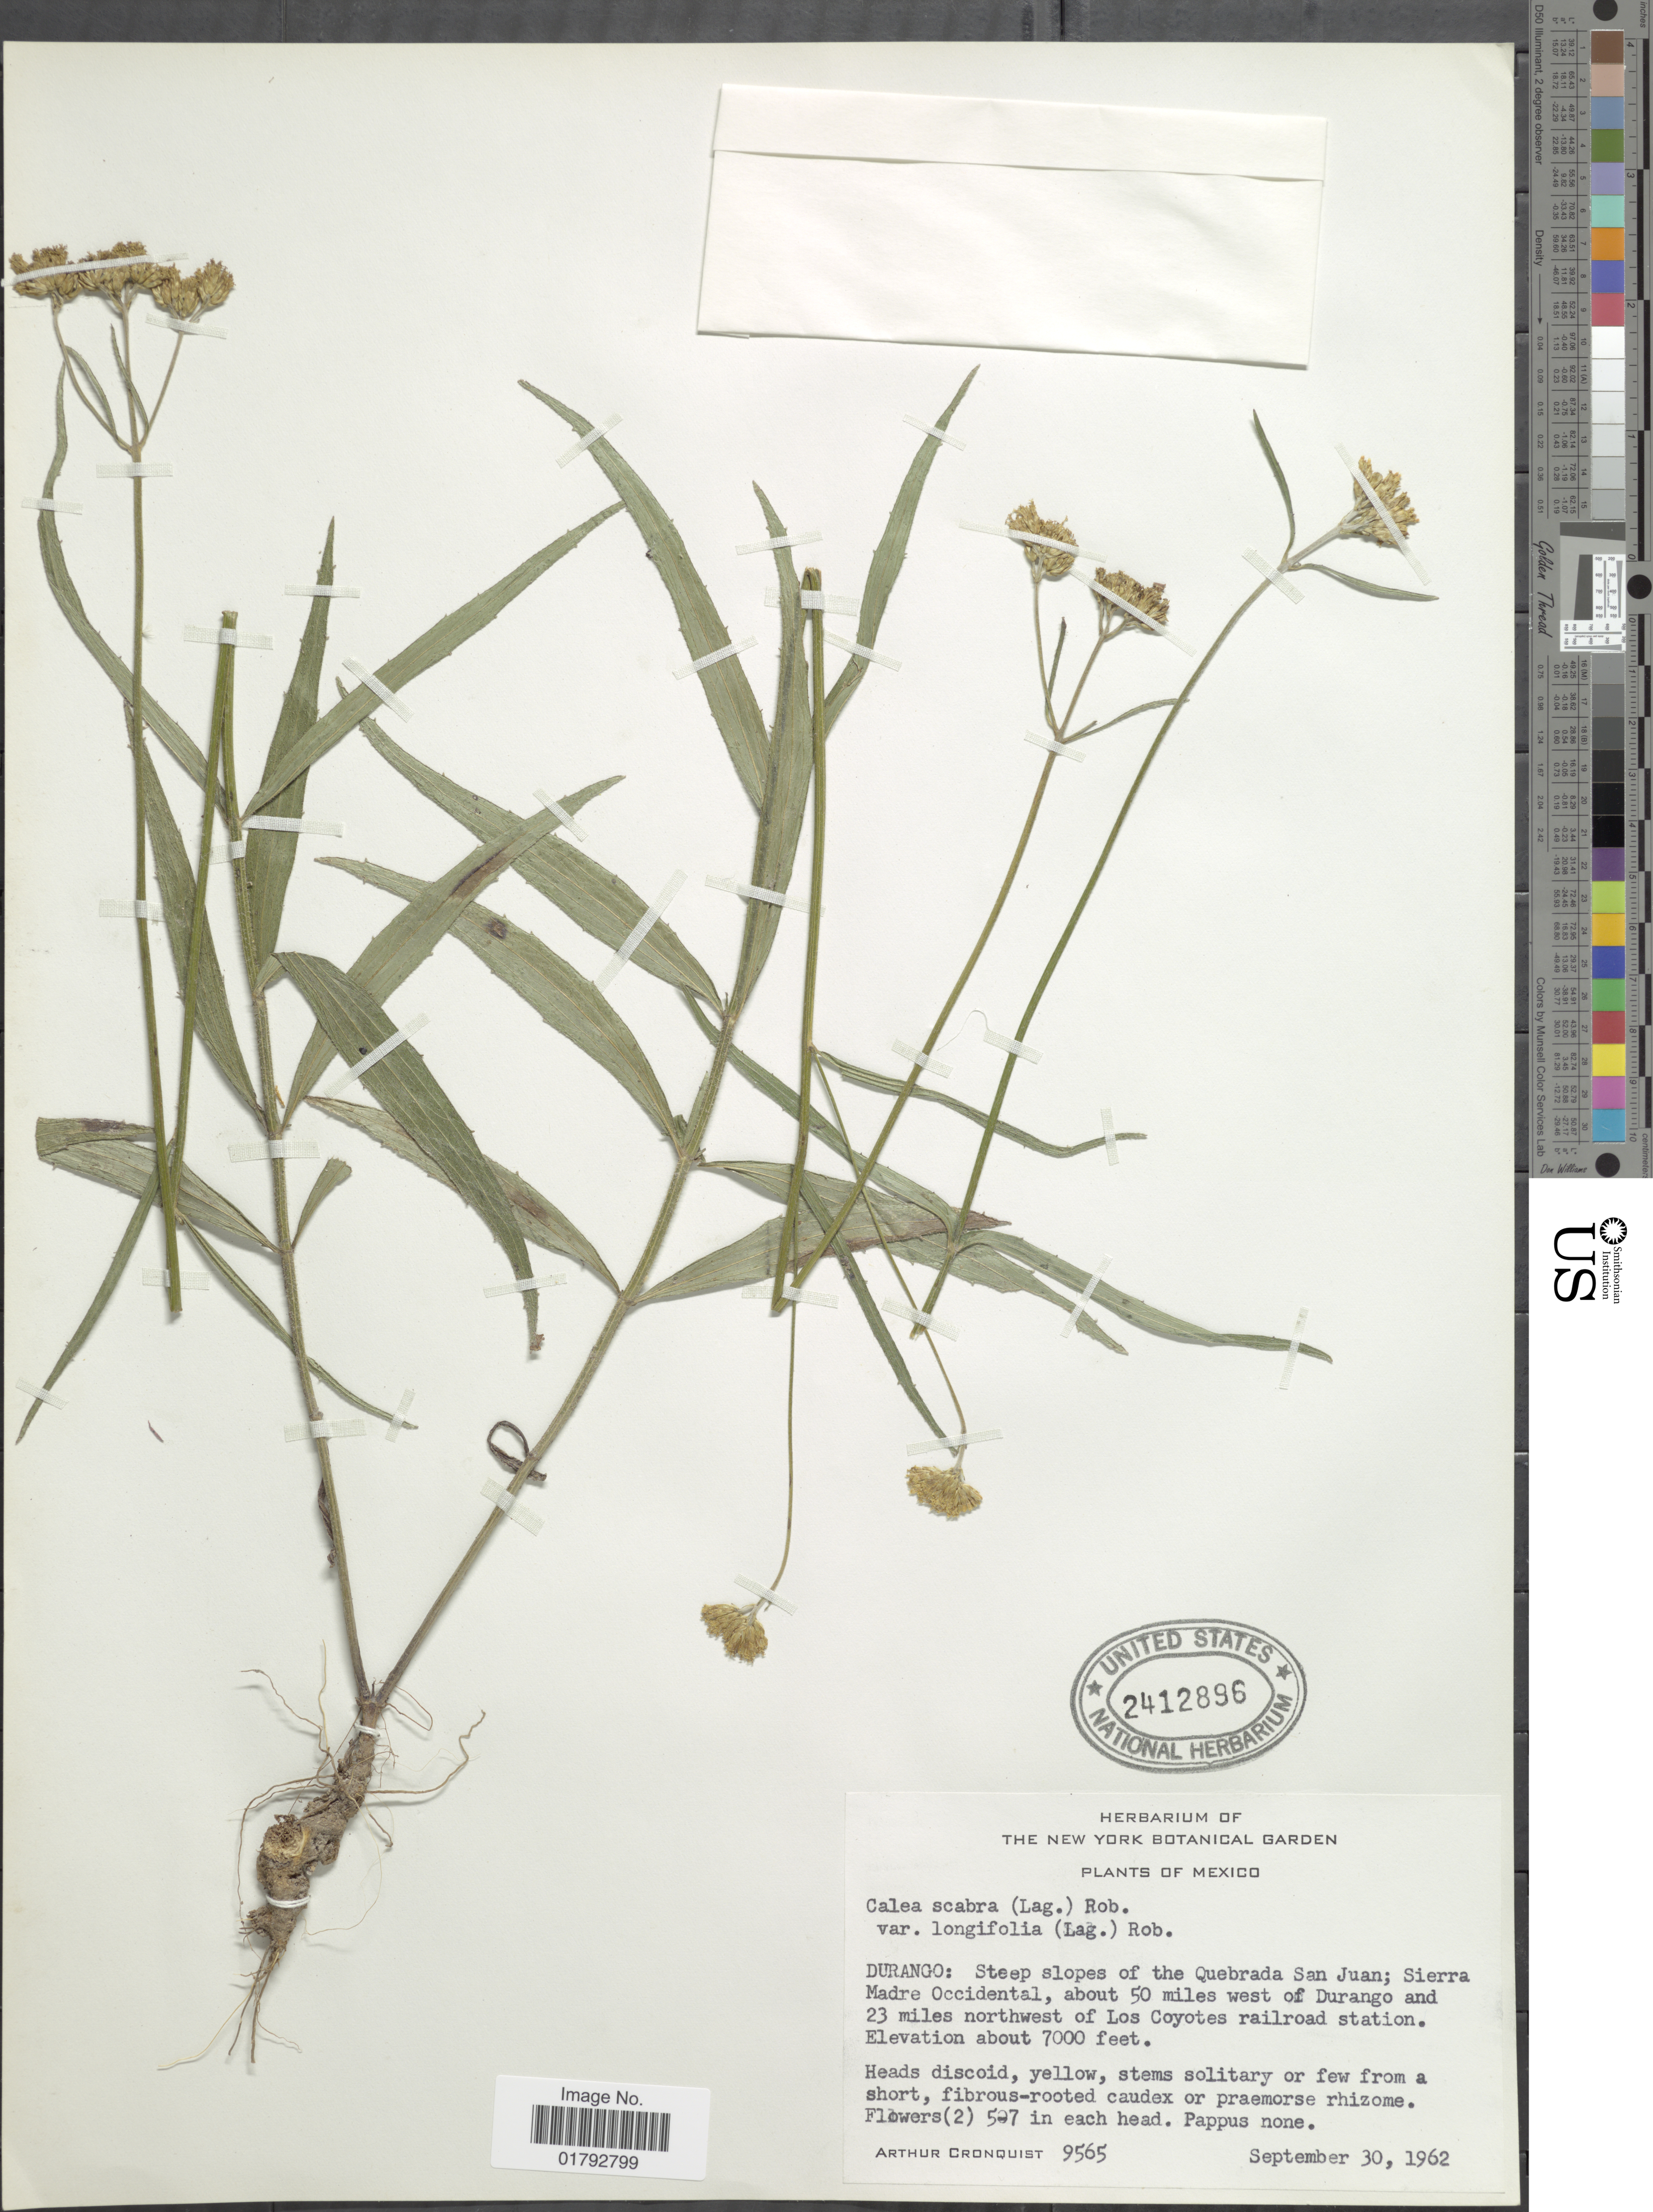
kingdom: Plantae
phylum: Tracheophyta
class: Magnoliopsida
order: Asterales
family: Asteraceae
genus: Alloispermum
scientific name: Alloispermum scabrum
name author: (Lag.) H. Rob.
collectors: A. J. Cronquist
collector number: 9565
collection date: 1962-09-30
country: Mexico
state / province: Durango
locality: Durango: Steep slopes of the Quebrada San Juan; Sierra Madre Occidental, about 50 miles west of Durango and 23 miles northwest of Los Coyotes railroad station.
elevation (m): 2134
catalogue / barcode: US 2412896